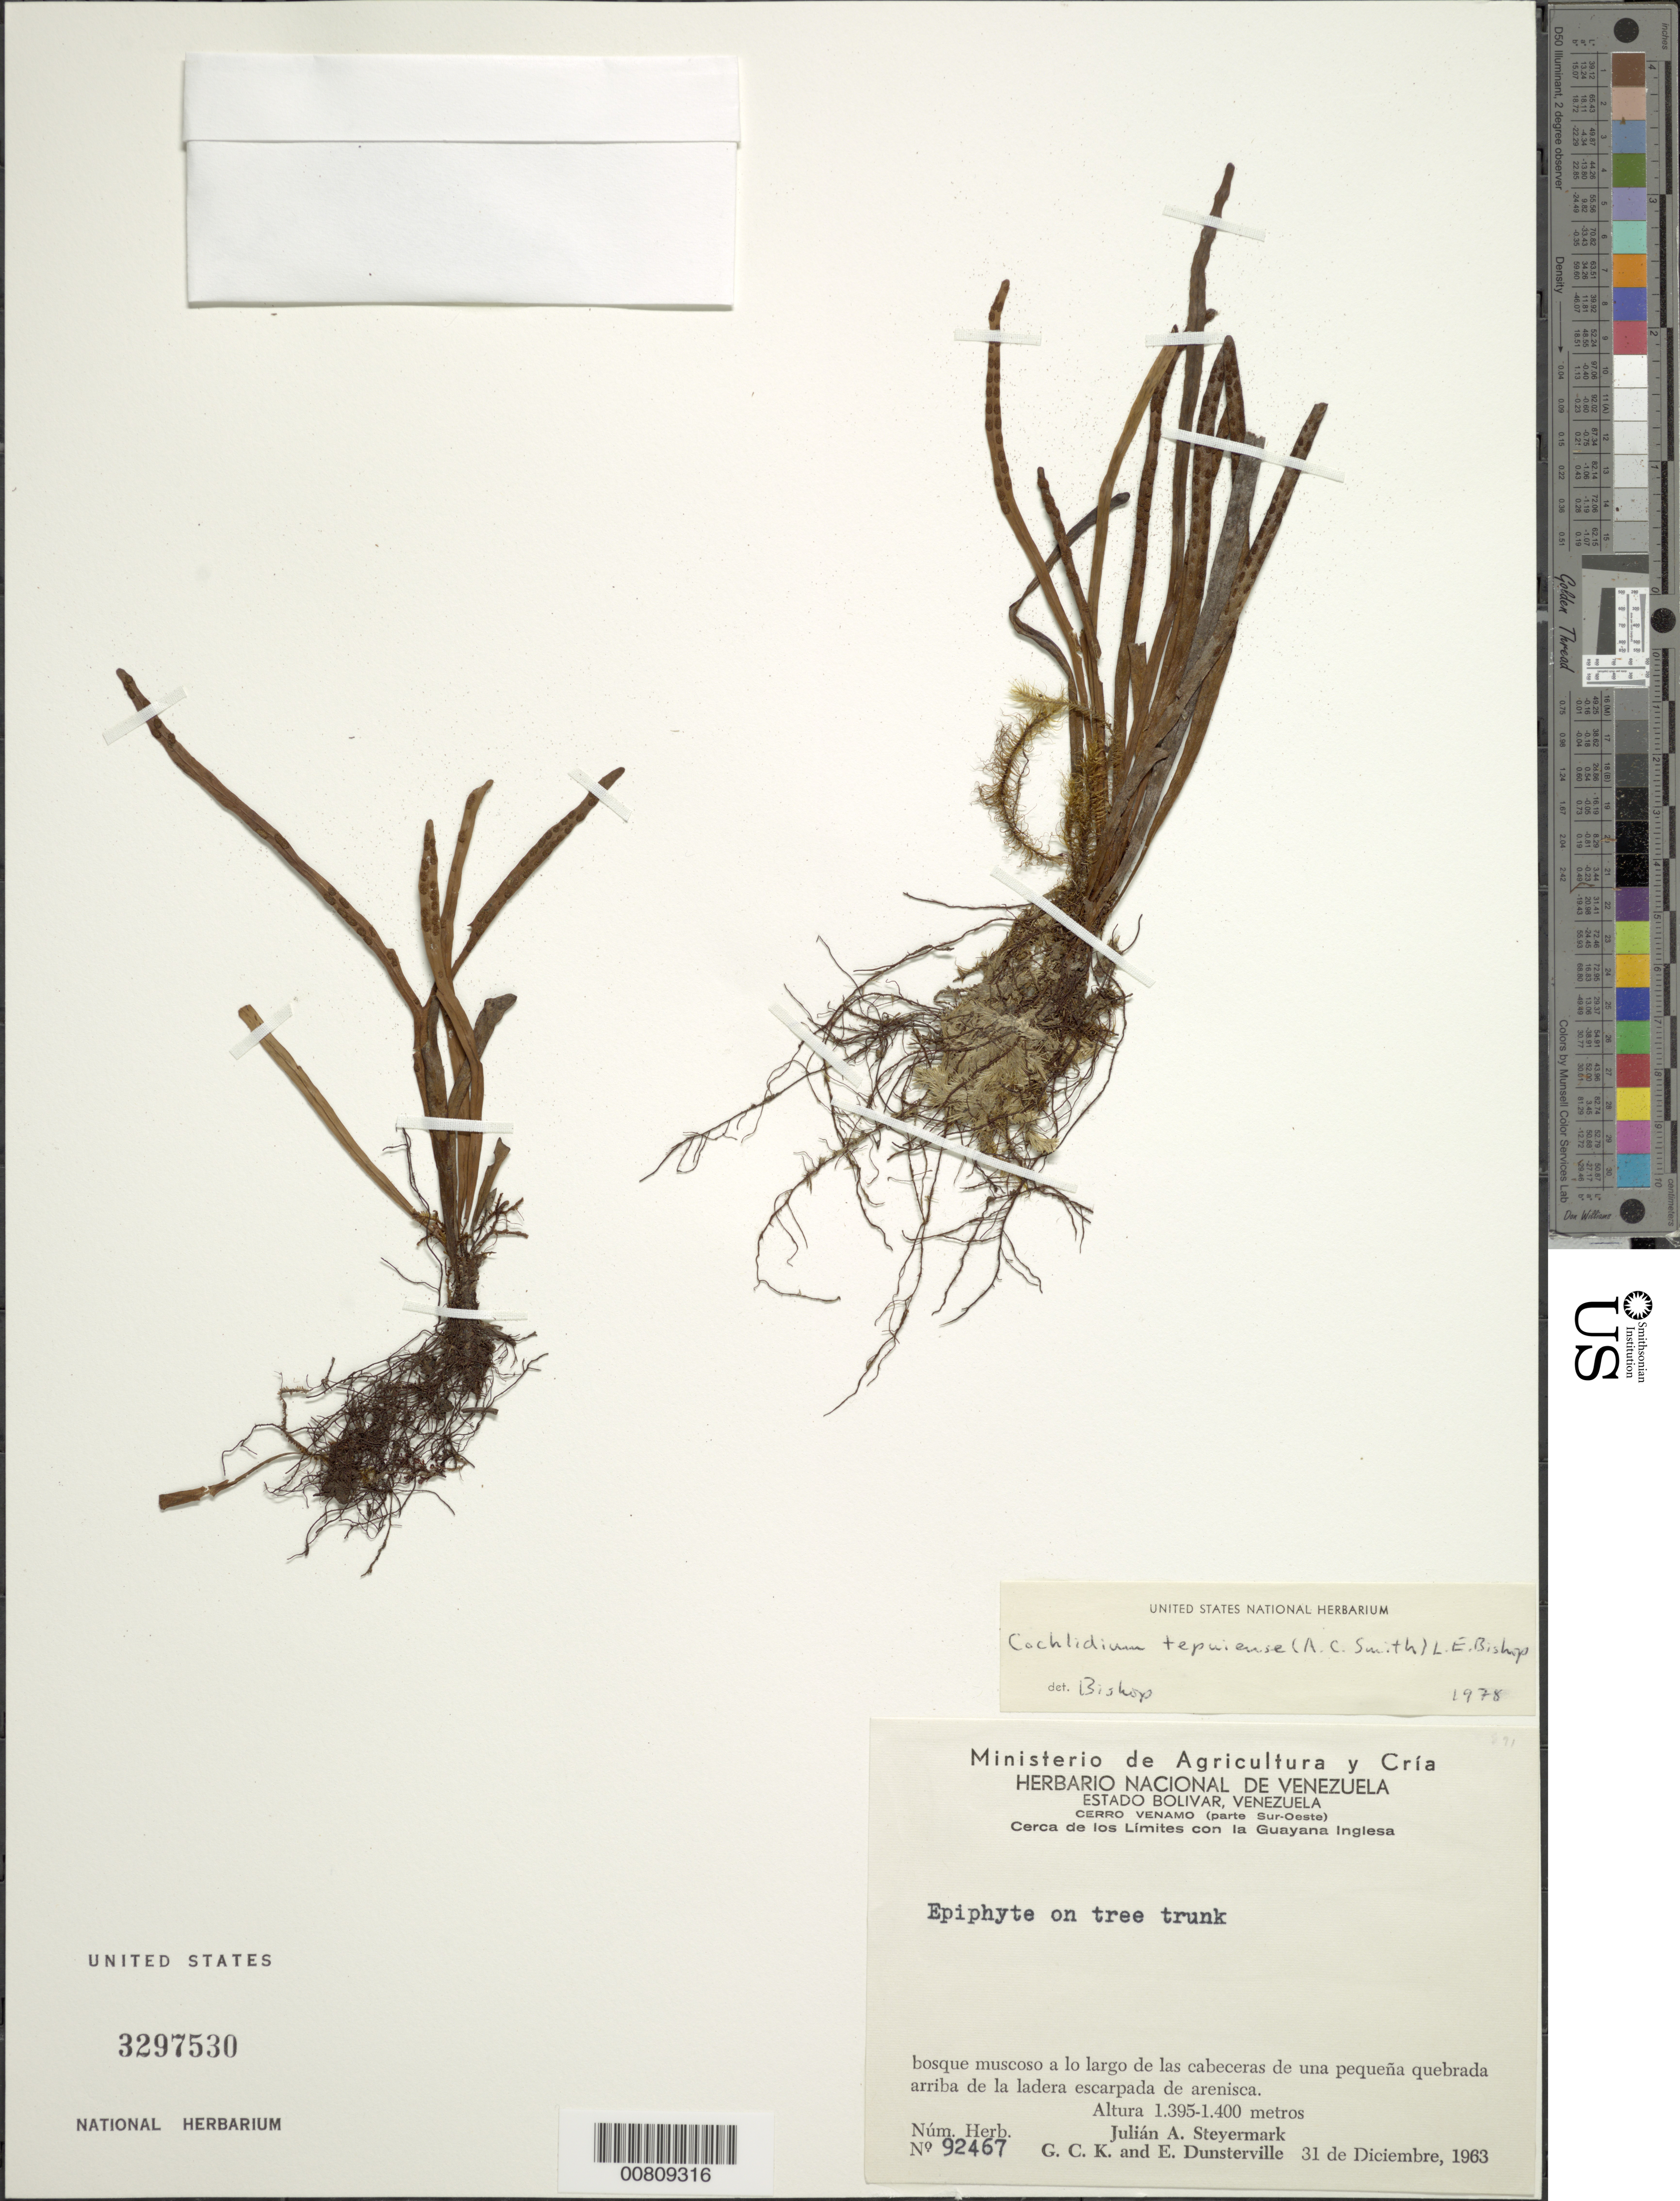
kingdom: Plantae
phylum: Tracheophyta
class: Polypodiopsida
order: Polypodiales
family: Polypodiaceae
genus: Cochlidium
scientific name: Cochlidium tepuiense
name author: (A.C. Sm.) L.E. Bishop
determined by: Bishop, L. E.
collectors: J. Steyermark, G. C. K. Dunsterville & E. Dunsterville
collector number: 92467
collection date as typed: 31-Dec-63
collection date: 1963-12-31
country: Venezuela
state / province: Bolívar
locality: Cerro Venamo, Río Venamo, cerca de los limites con Guayana Inglesa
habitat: Bosque muscoso a lo largo de las cabeceras de una pequena quebrada arriba de la ladera escarpada de arenisca; on tree trunk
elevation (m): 1395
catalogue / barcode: US 3297530